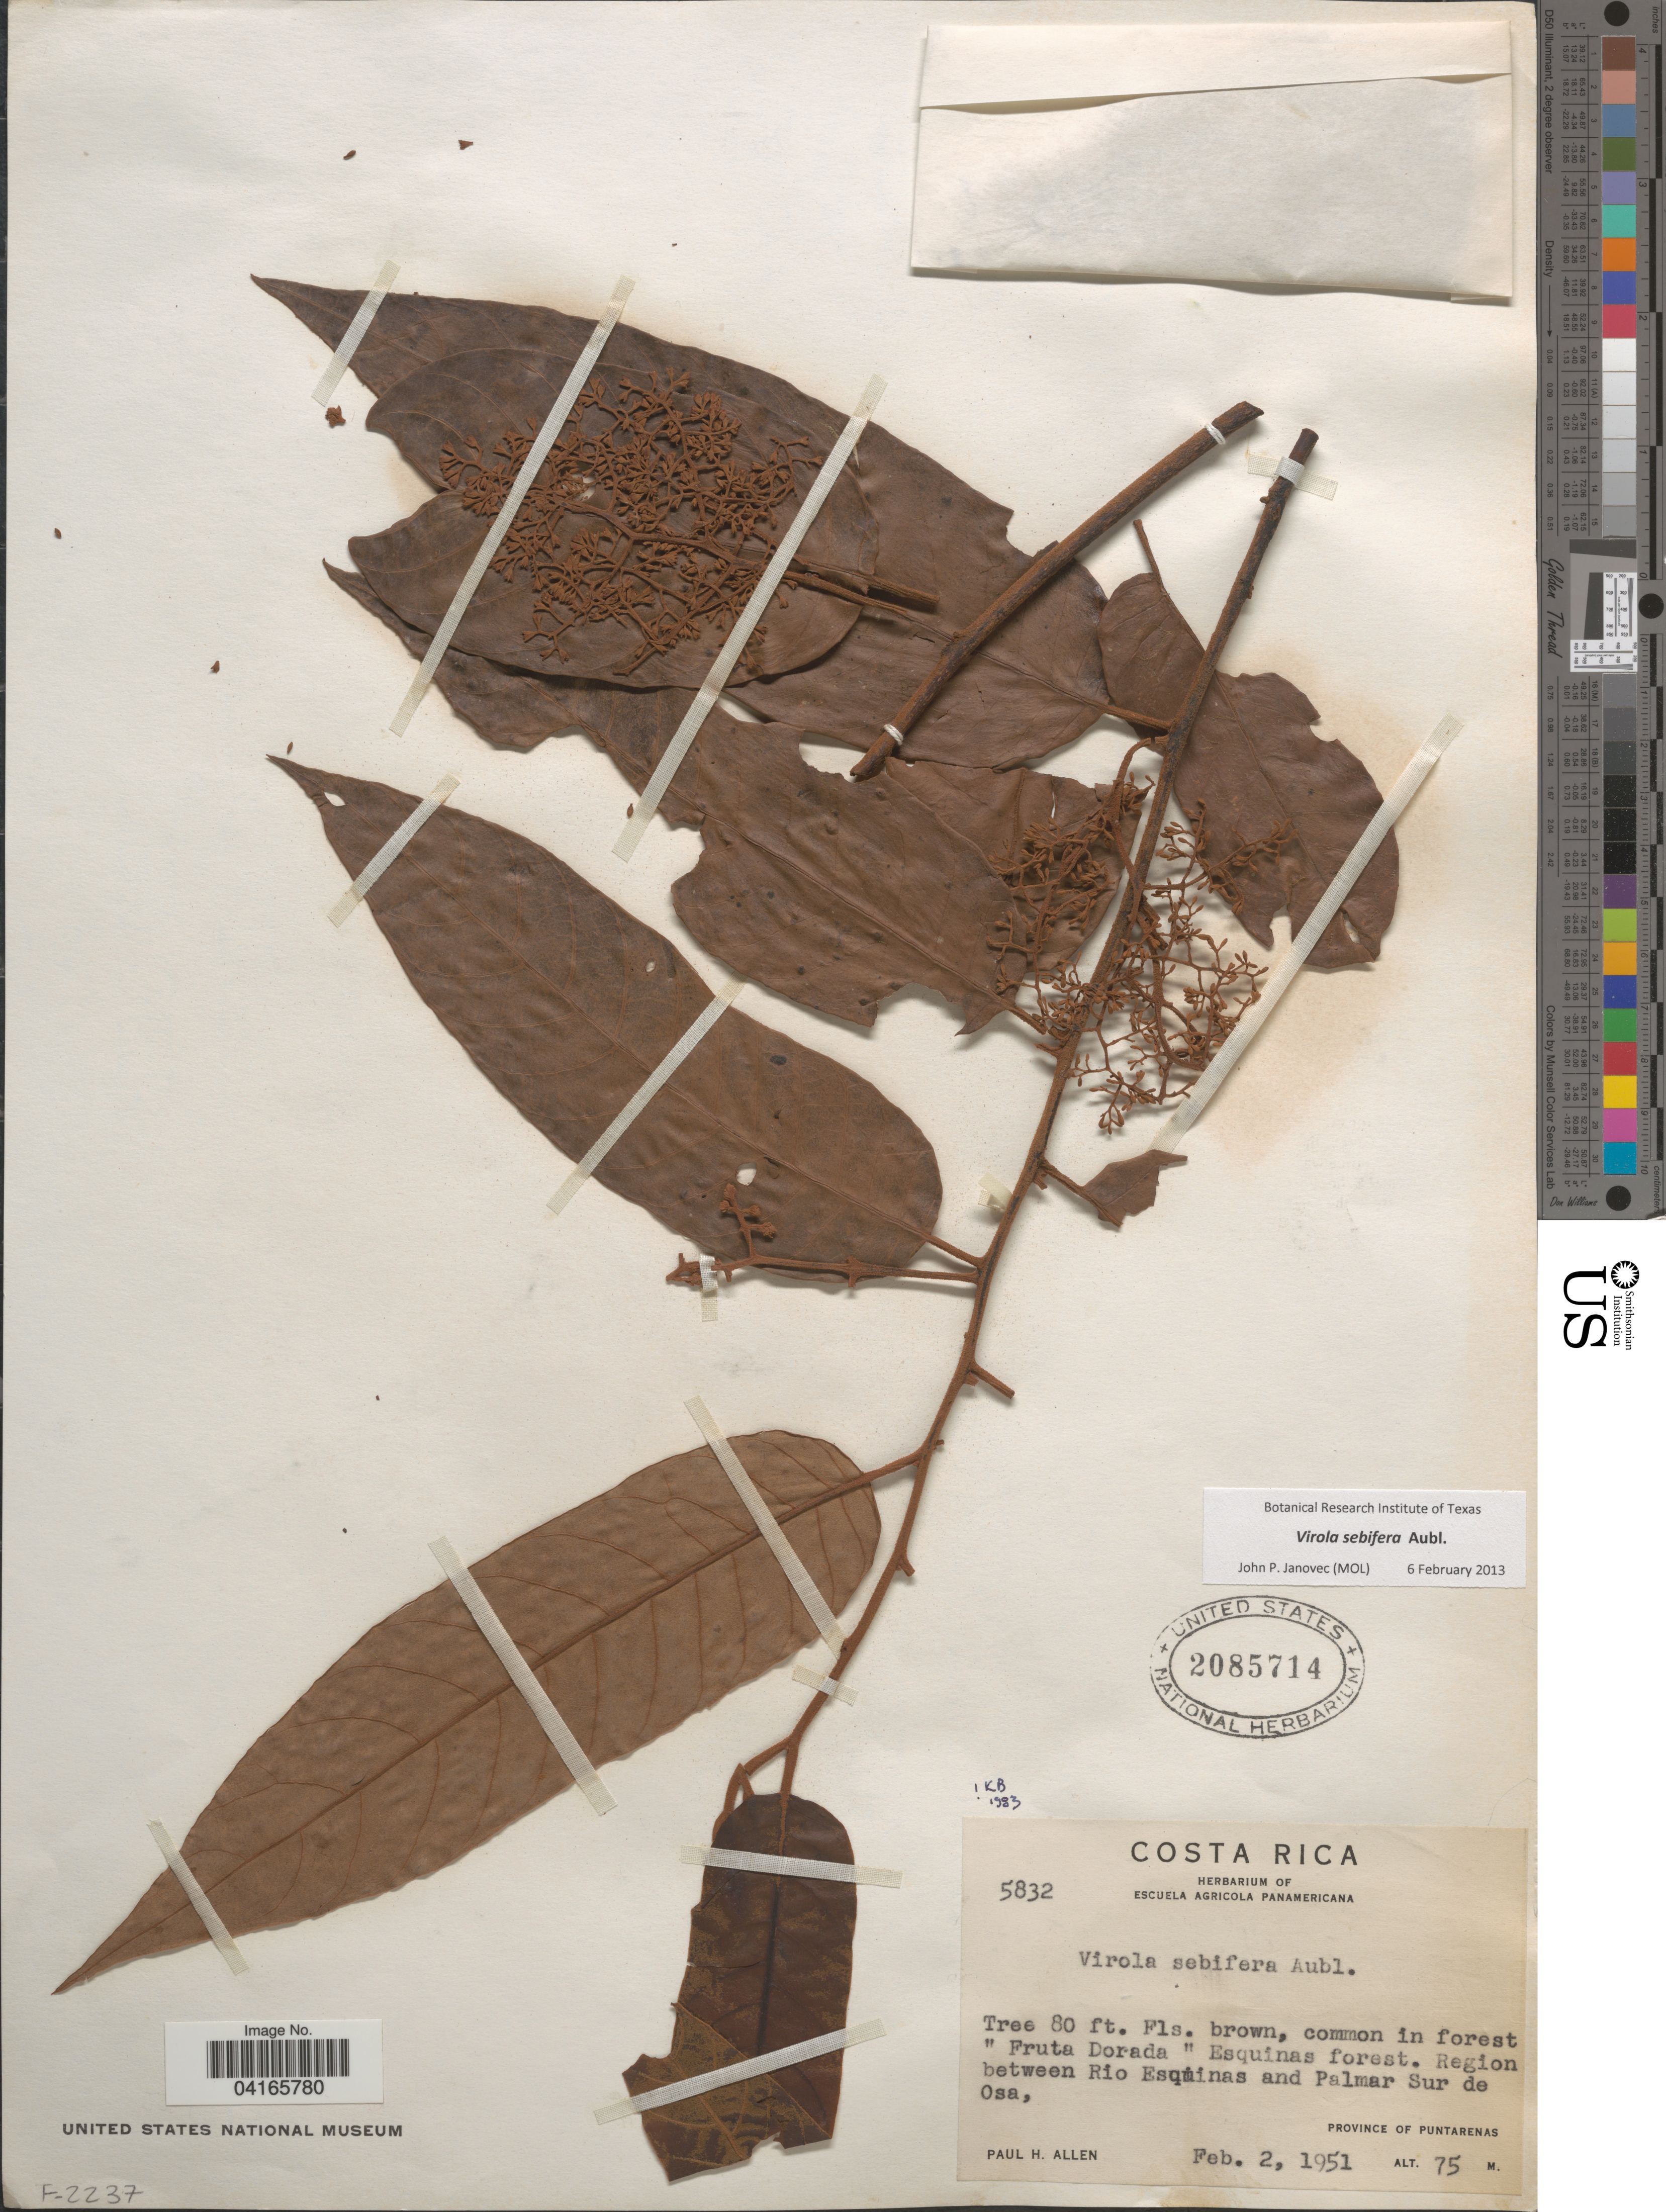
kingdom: Plantae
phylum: Tracheophyta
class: Magnoliopsida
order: Magnoliales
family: Myristicaceae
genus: Virola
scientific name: Virola sebifera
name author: Aubl.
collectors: P. H. Allen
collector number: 5832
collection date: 1951-02-02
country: Costa Rica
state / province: Puntarenas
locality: Common in forest "Fruta Dorada". Esquinas forest. Region between Rio Esquinas and Palmar Sur de Osa.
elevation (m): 75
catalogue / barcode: US 2085714